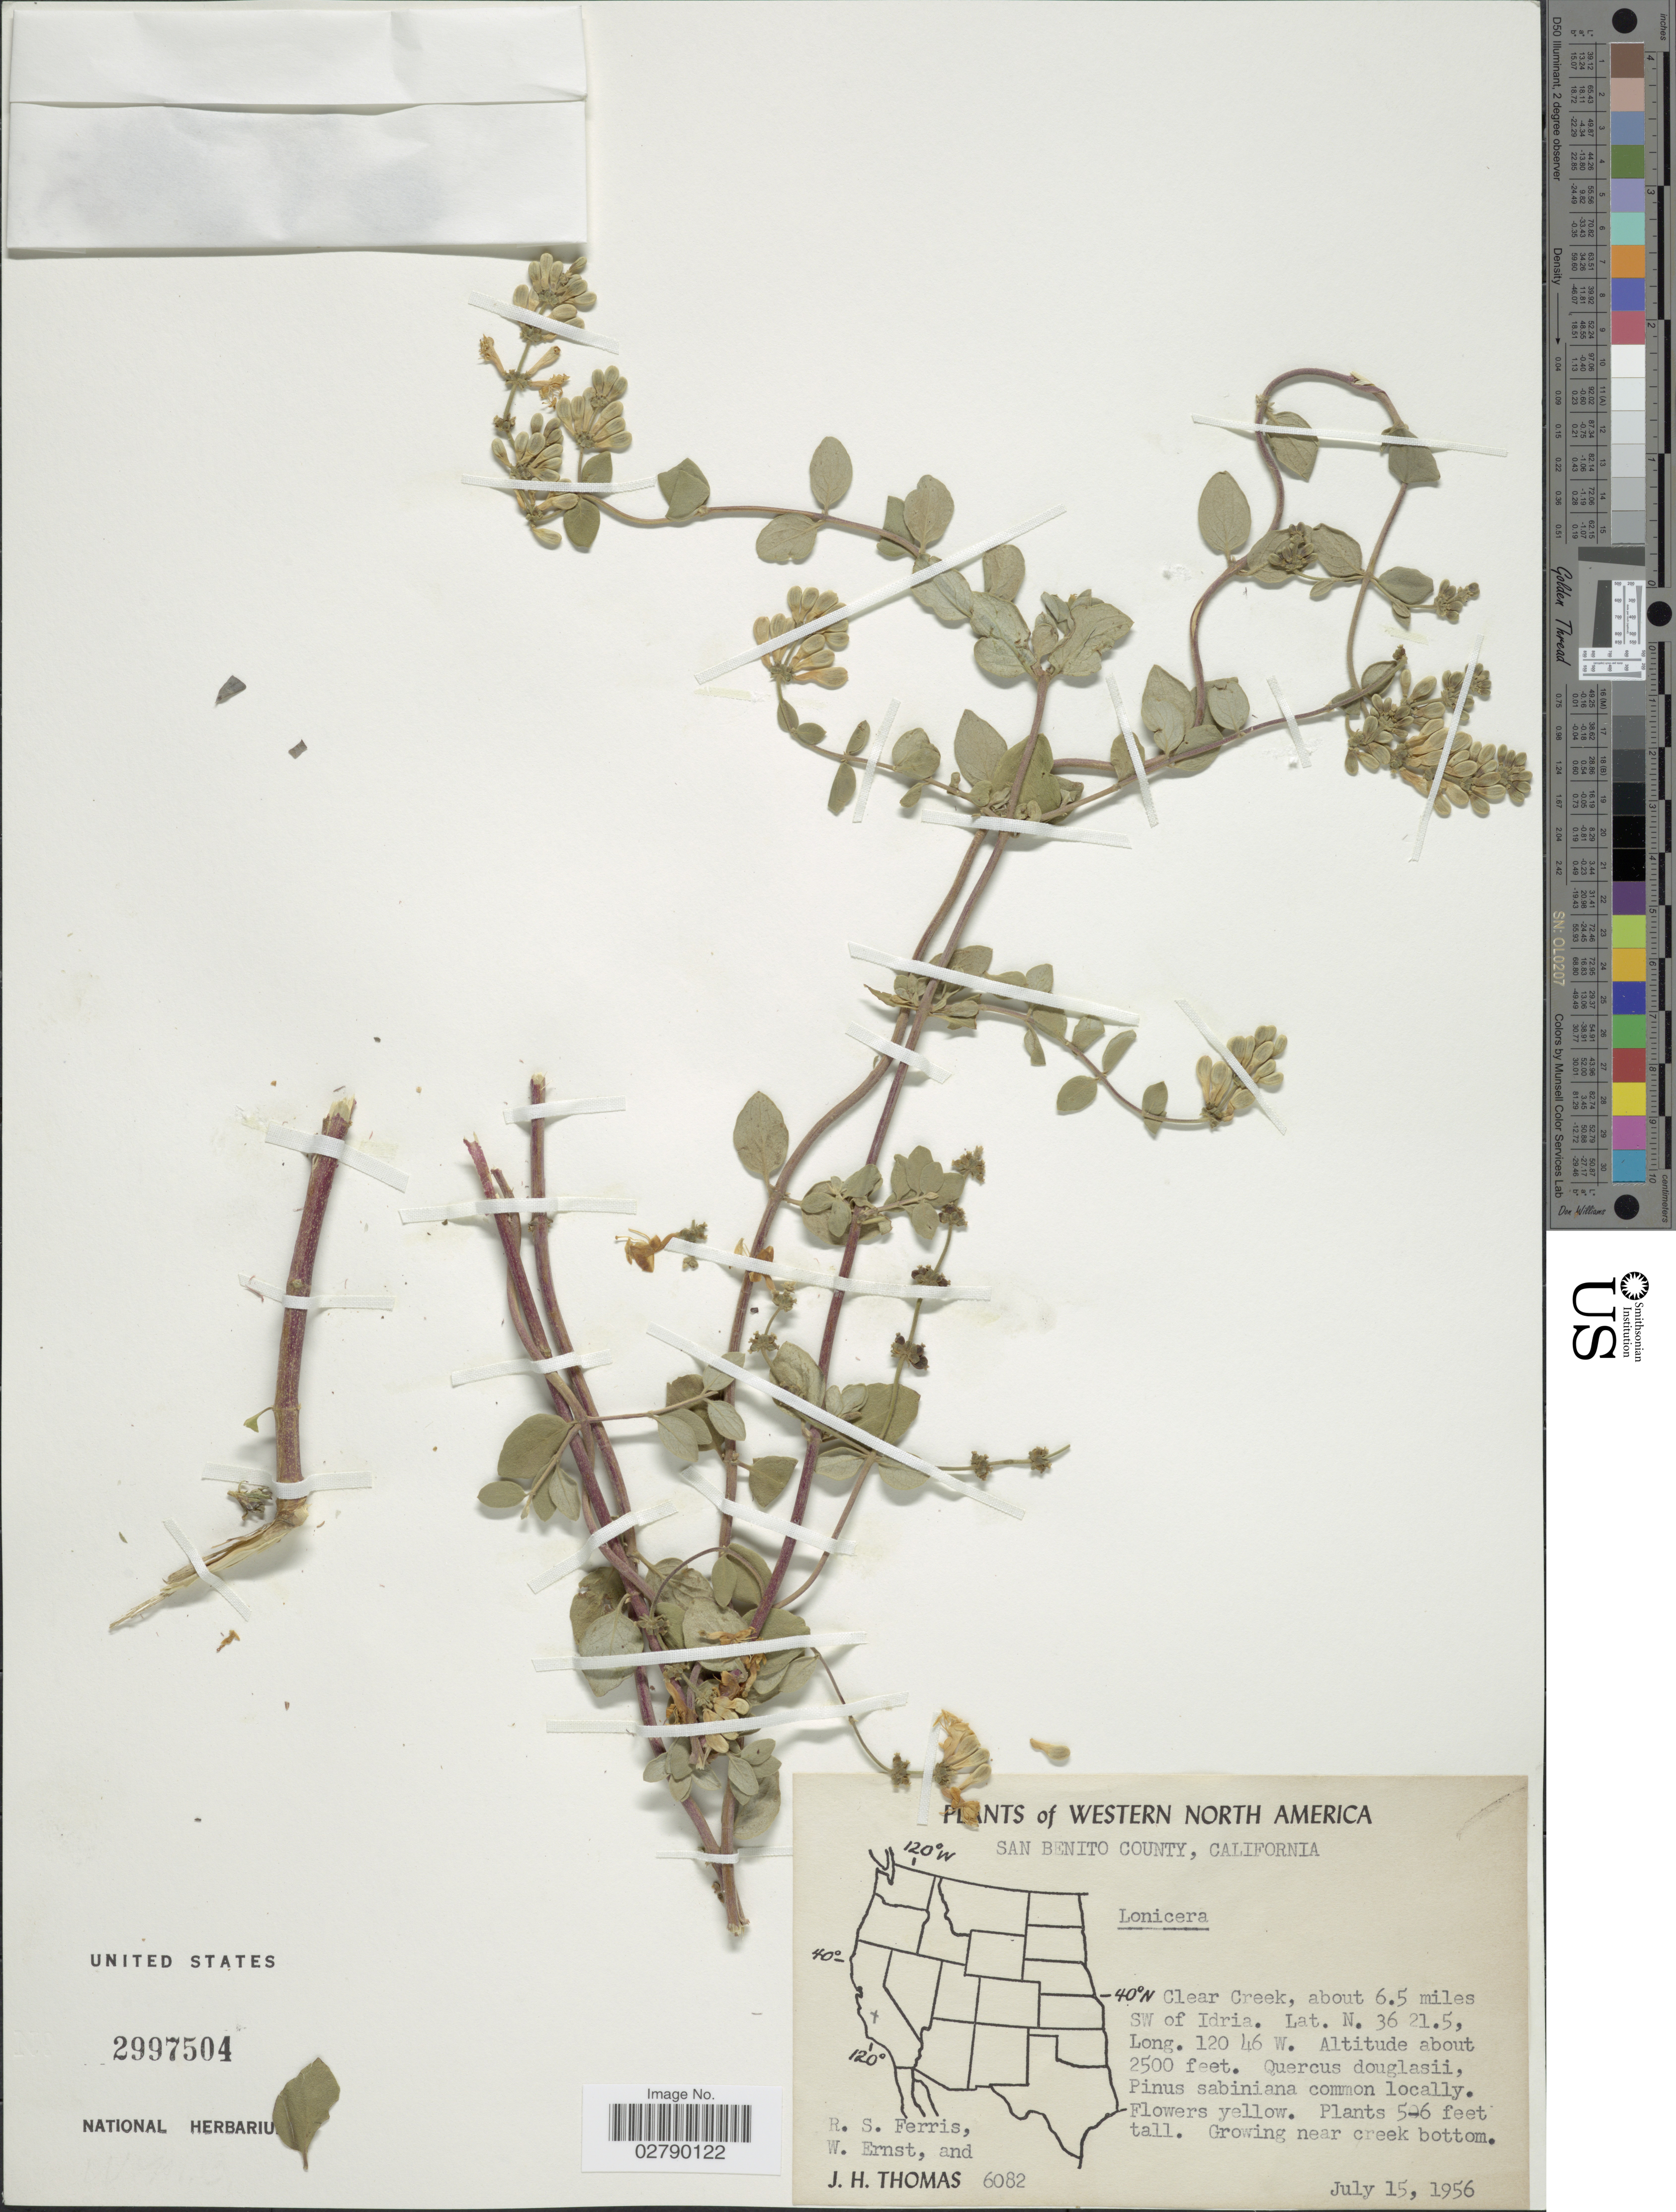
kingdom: Plantae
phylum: Tracheophyta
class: Magnoliopsida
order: Dipsacales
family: Caprifoliaceae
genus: Lonicera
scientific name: Lonicera sp.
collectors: R. S. Ferris, W. C. Ernst & J. H. Thomas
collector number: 6082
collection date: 1956-07-15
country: United States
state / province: California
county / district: San Benito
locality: Western North America. San Benito County. Clear Creek, about 6.5 miles SW of Idria.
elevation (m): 762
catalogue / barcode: US 2997504